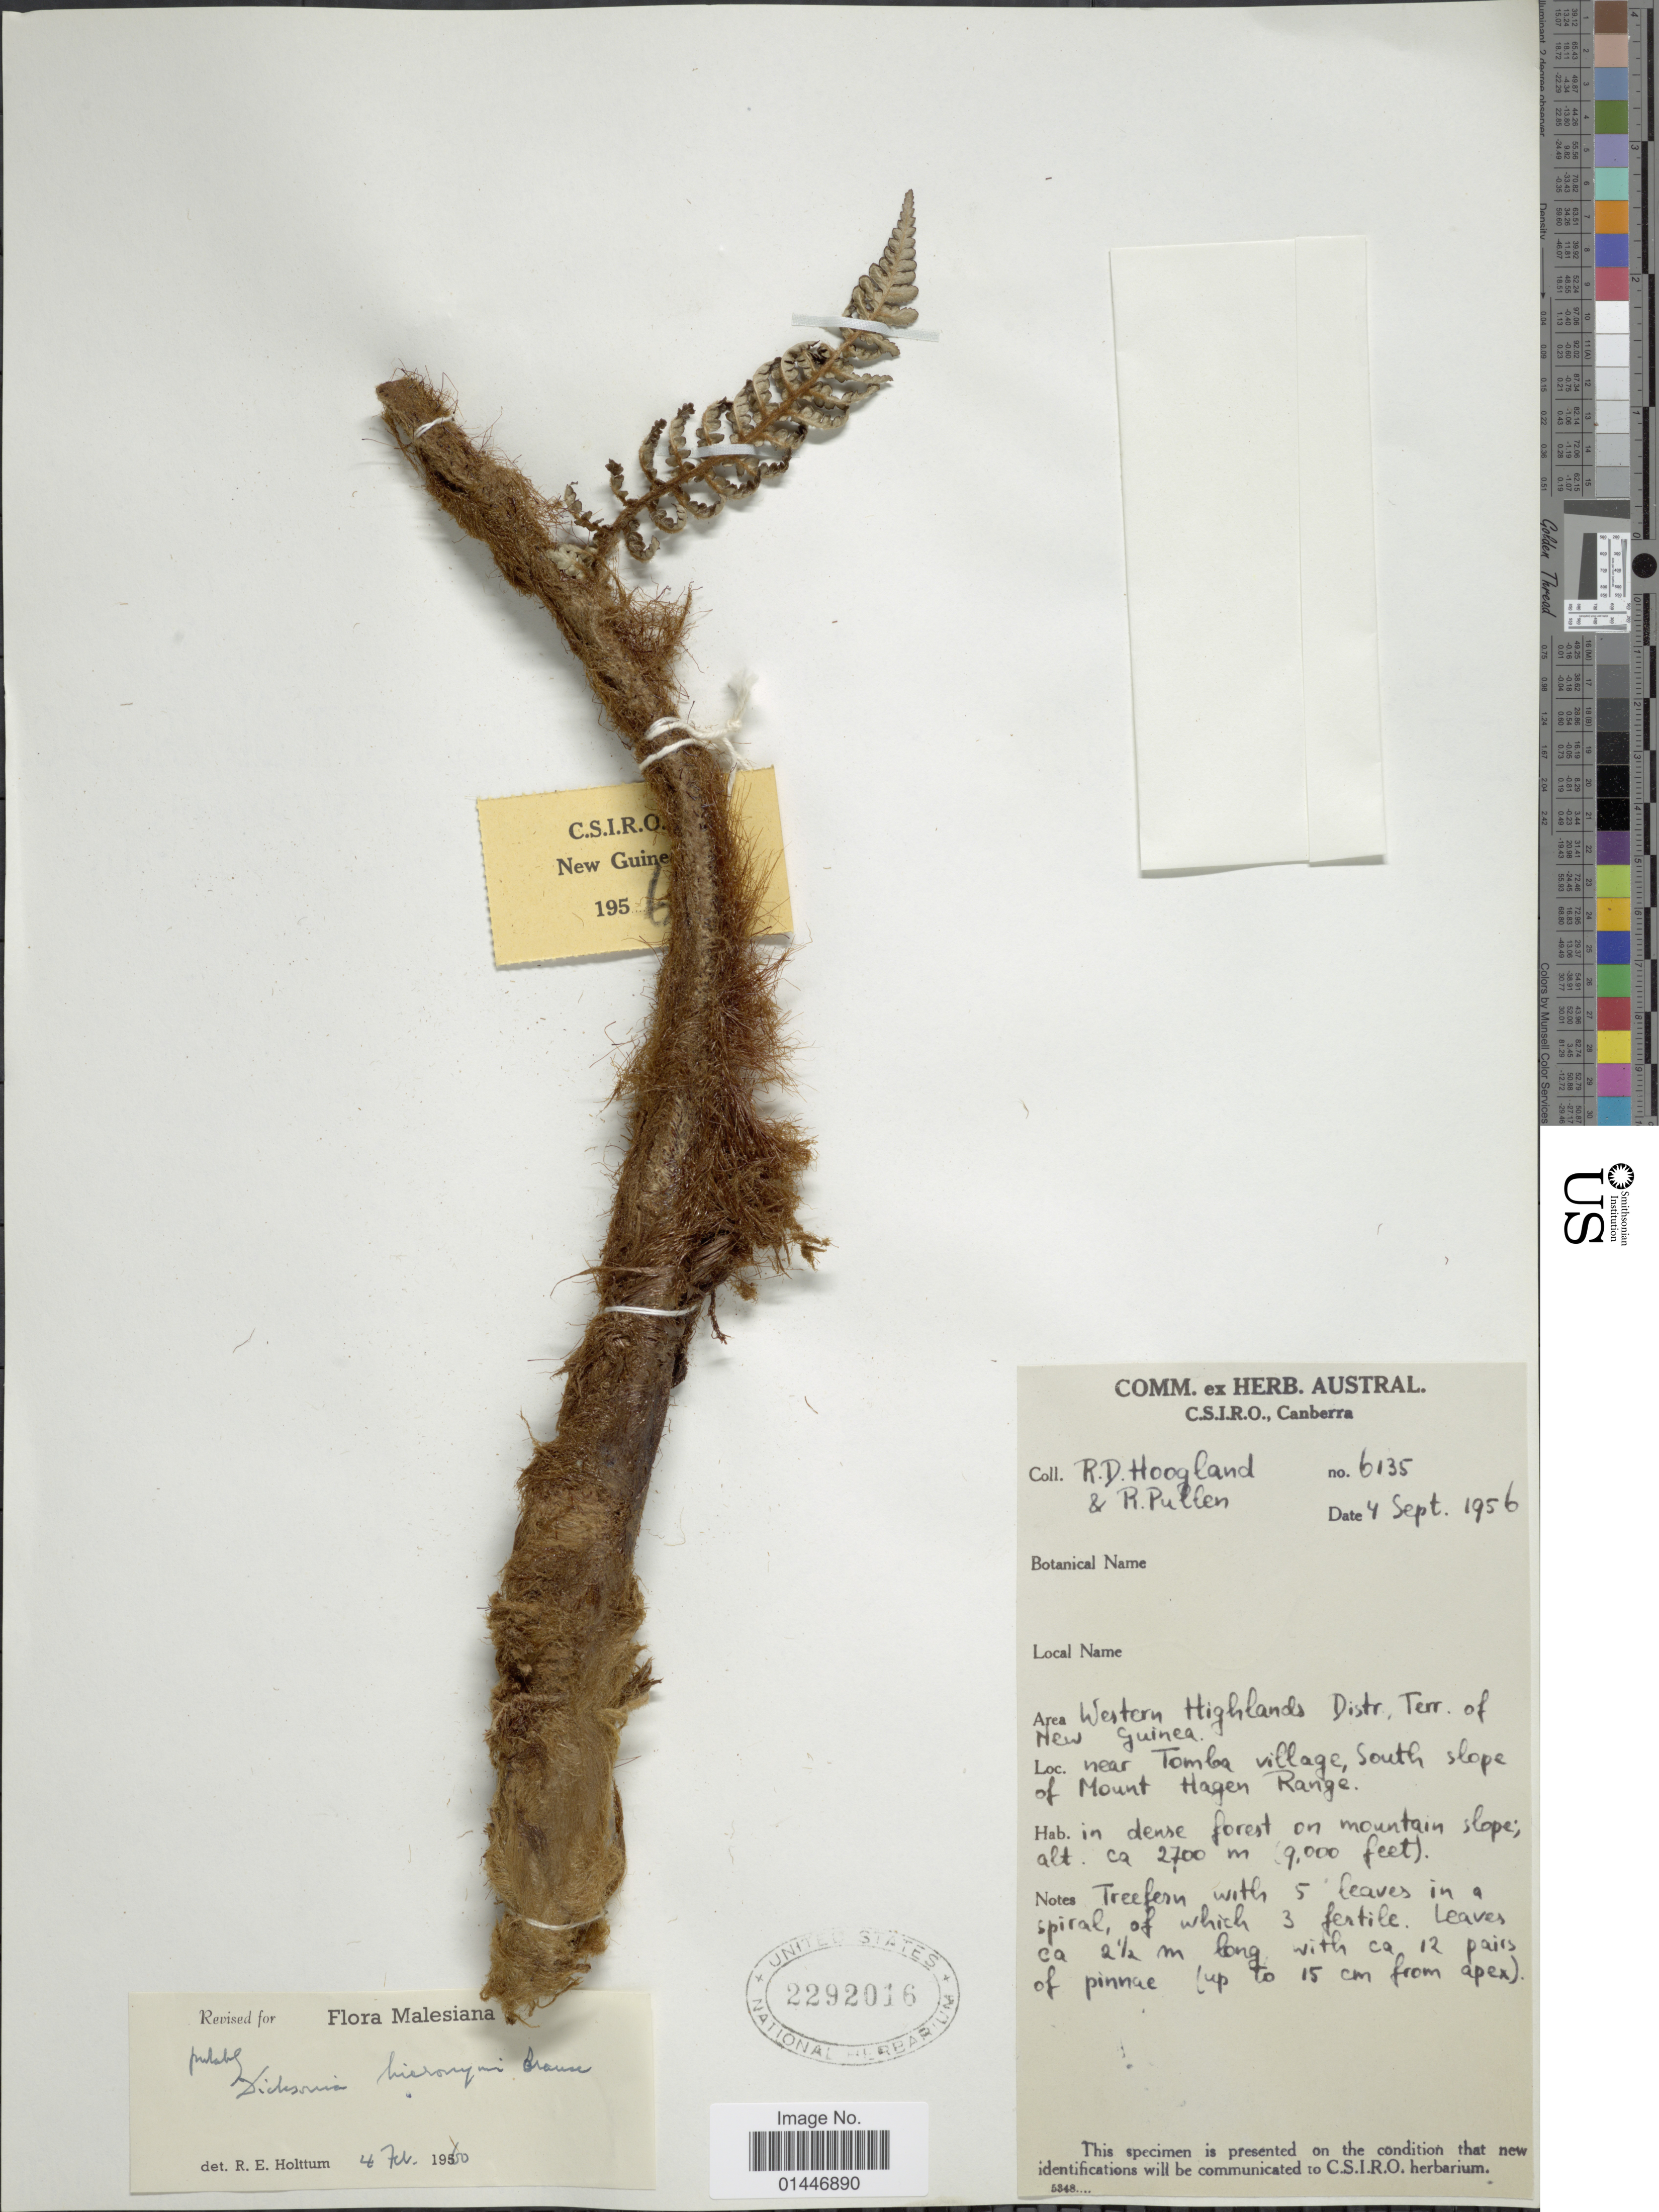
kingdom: Plantae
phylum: Tracheophyta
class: Polypodiopsida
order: Cyatheales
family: Dicksoniaceae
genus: Dicksonia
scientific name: Dicksonia lanigera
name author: Holttum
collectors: R. D. Hoogland & R. Pullen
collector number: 6135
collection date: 1956-09-04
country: Papua New Guinea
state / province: Western Highlands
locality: Terro. of New Guinea, near Tomba village, south slope of Mount Hagen Range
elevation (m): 2700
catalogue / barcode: US 2292016